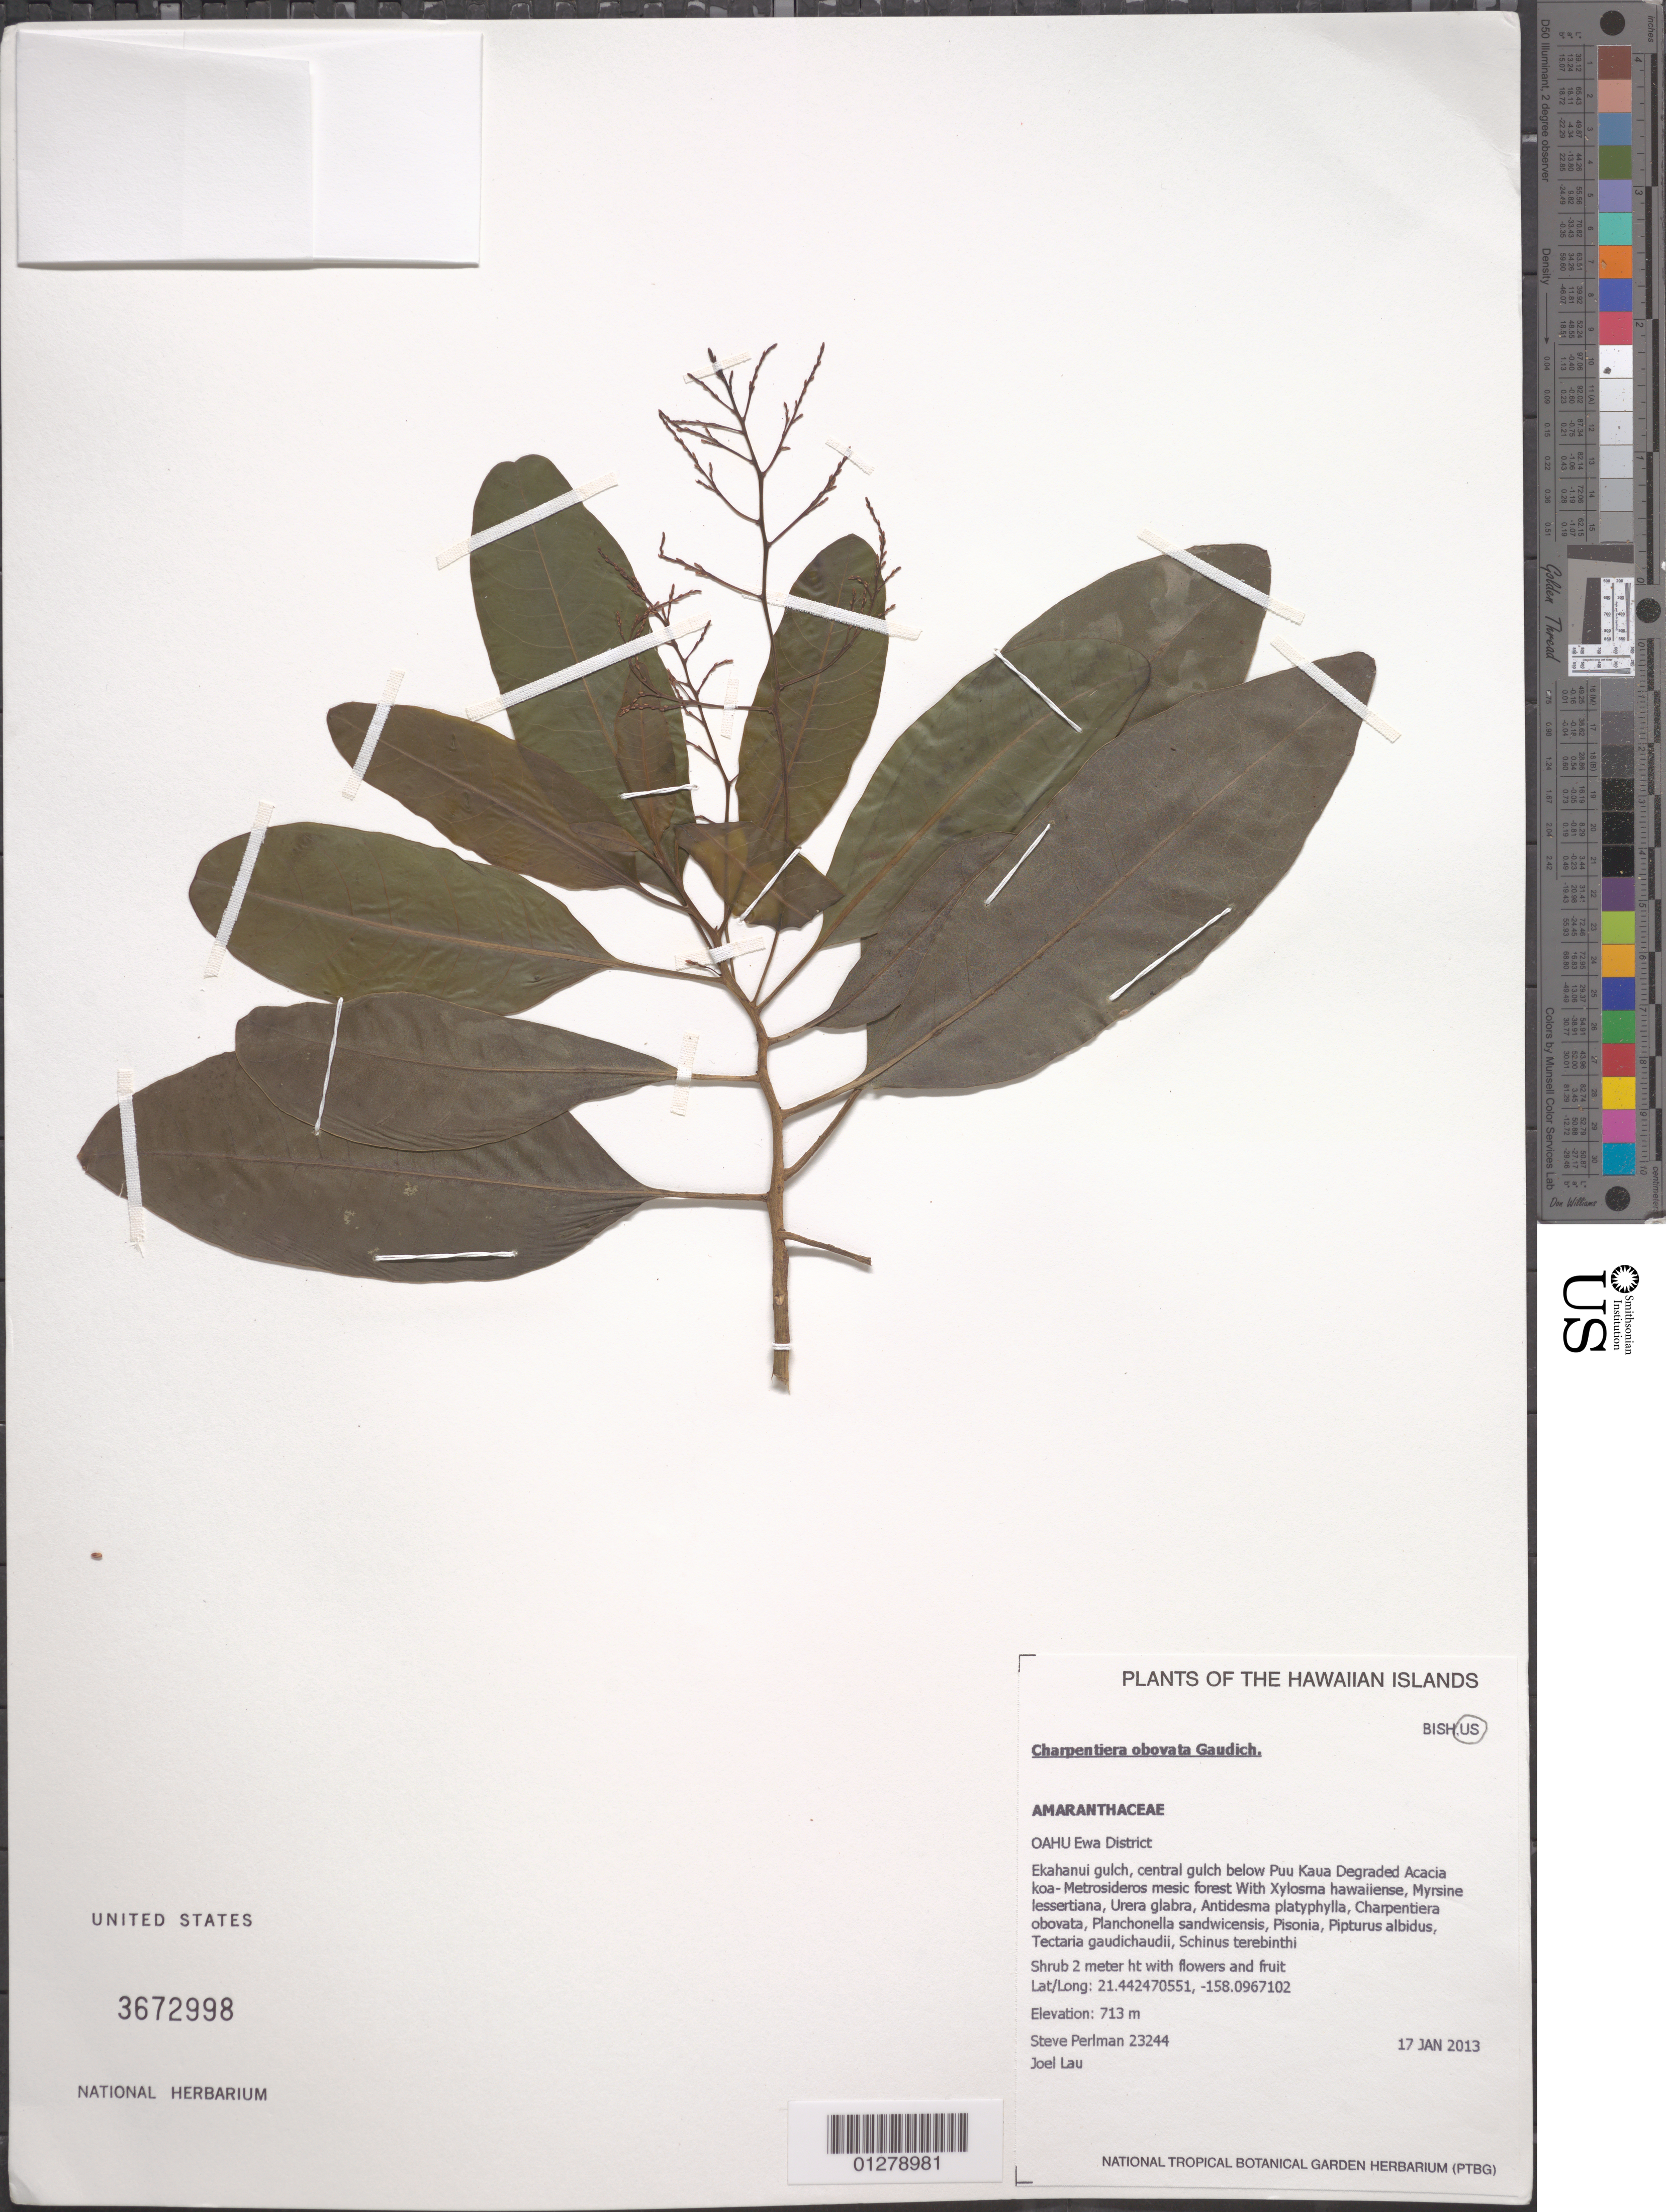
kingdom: Plantae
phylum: Tracheophyta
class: Magnoliopsida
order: Caryophyllales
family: Amaranthaceae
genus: Charpentiera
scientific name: Charpentiera obovata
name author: Gaudich.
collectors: S. P. Perlman & J. Lau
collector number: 23244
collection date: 2013-01-17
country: United States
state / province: Hawaii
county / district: Honolulu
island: Oahu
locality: Ewa District, Ekahanui Gulch, central gulch below Puu Kaua.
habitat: Degraded mesic forest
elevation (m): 713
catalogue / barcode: US 3672998